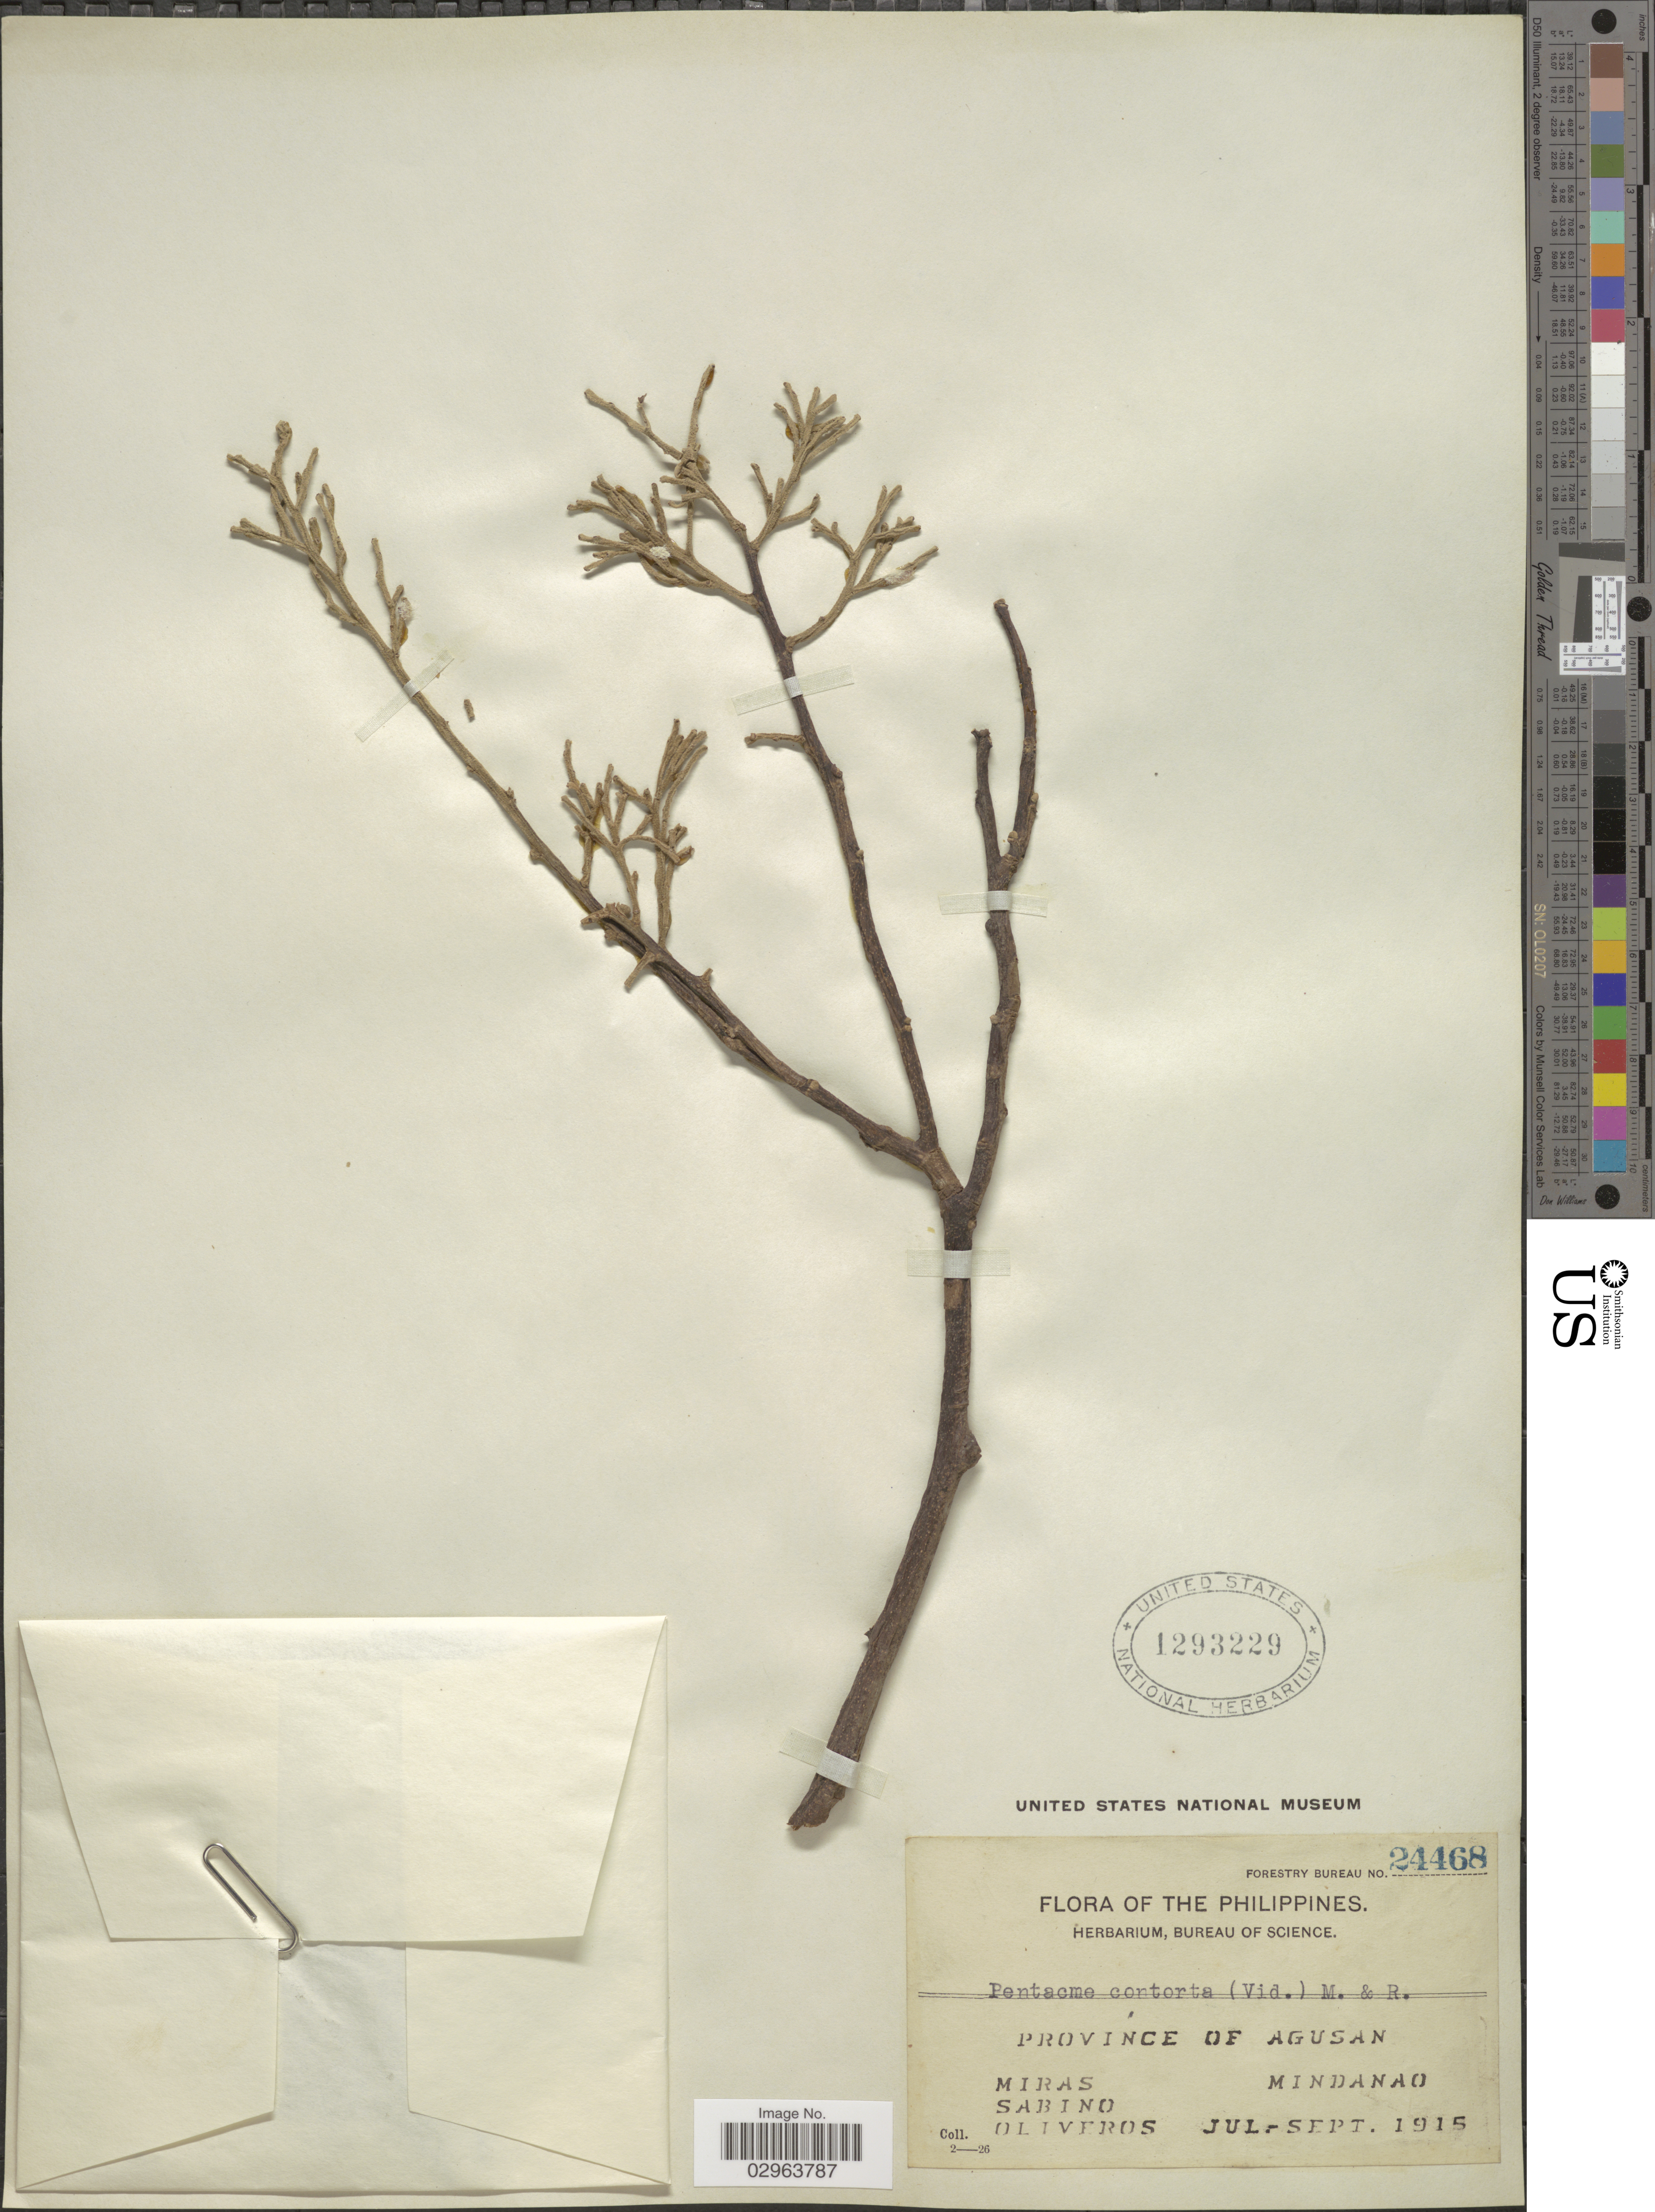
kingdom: Plantae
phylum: Tracheophyta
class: Magnoliopsida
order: Malvales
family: Dipterocarpaceae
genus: Pentacme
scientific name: Pentacme contorta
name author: (S. Vidal) Merr. & Rolfe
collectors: Miras, Sabino & Oliveros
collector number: Forestry Bureau 24468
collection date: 1915-07/1915-09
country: Philippines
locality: Province of Agusan, Mindanao.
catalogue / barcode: US 1293229